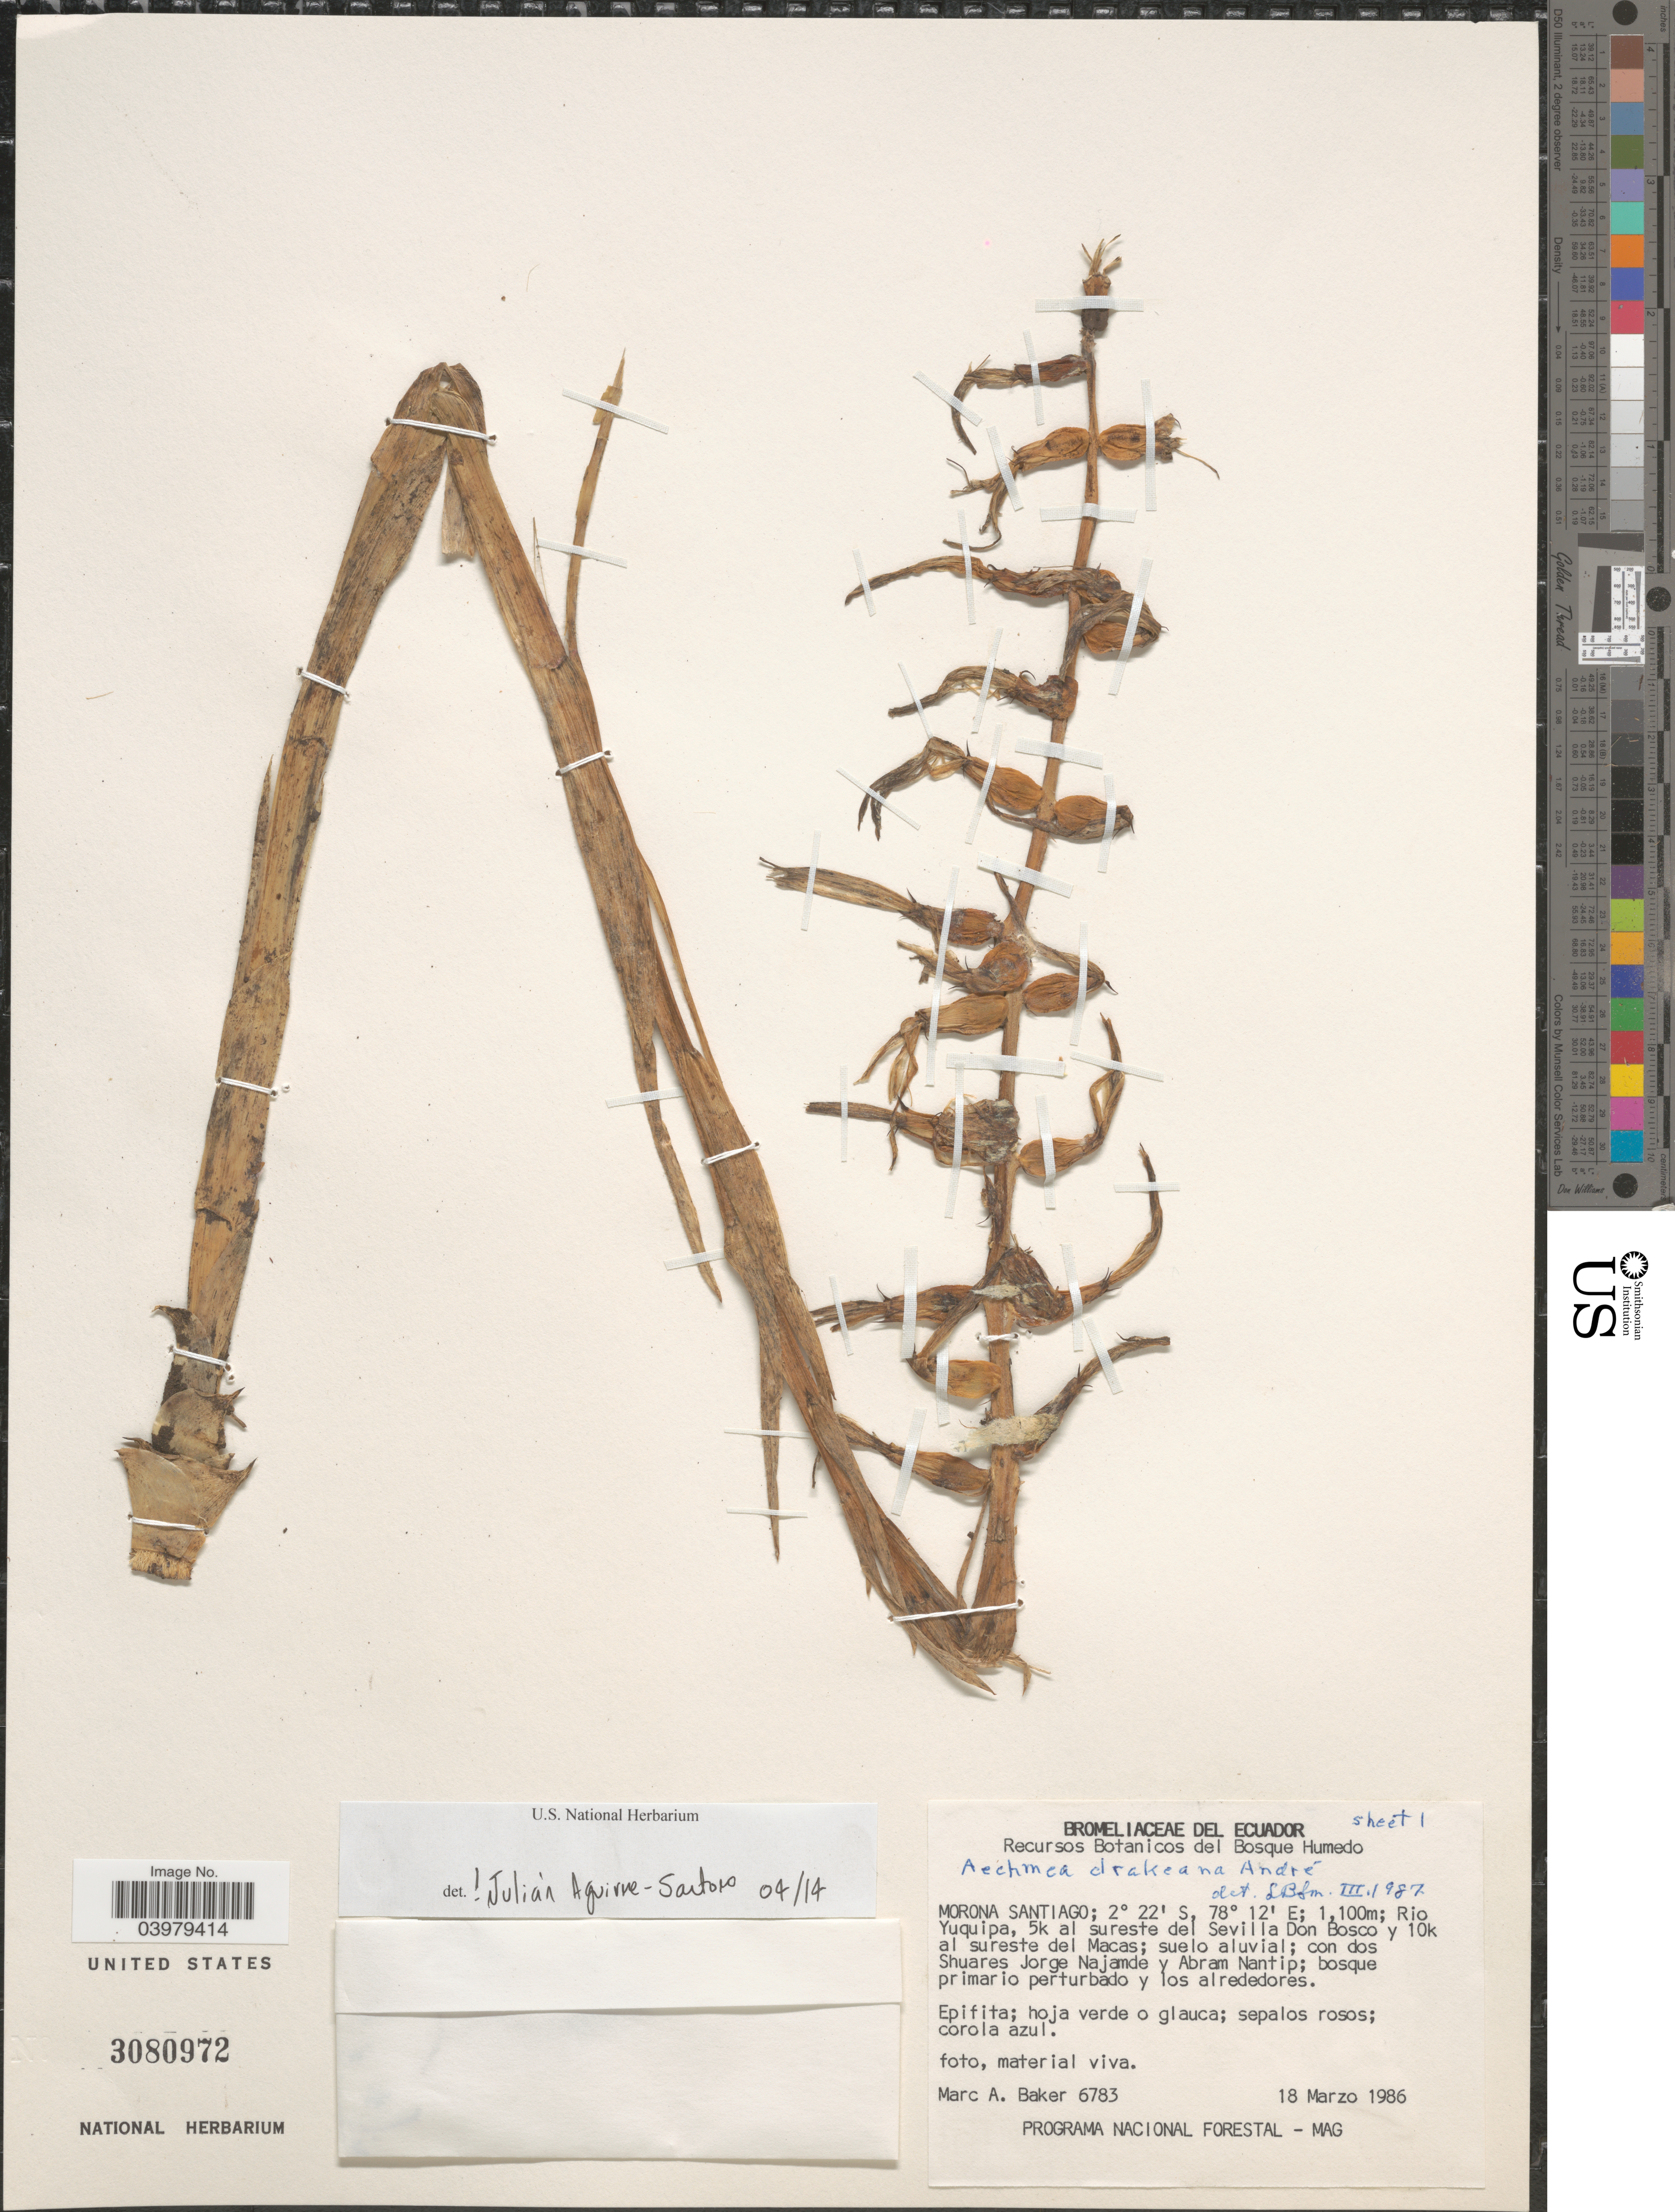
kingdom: Plantae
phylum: Tracheophyta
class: Liliopsida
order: Poales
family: Bromeliaceae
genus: Aechmea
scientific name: Aechmea drakeana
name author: André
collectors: M. A. Baker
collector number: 6783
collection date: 1986-03-18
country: Ecuador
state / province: Morona-Santiago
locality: Rio Yuquipa, 5k al sureste del Sevilla Don Bosco y 10k al sureste del Macas; suelo aluvial; con dos Shuares Jorge Najamde y Abram Nantip; bosque primario perturbado y los alrededores.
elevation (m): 1100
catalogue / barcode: US 3080972